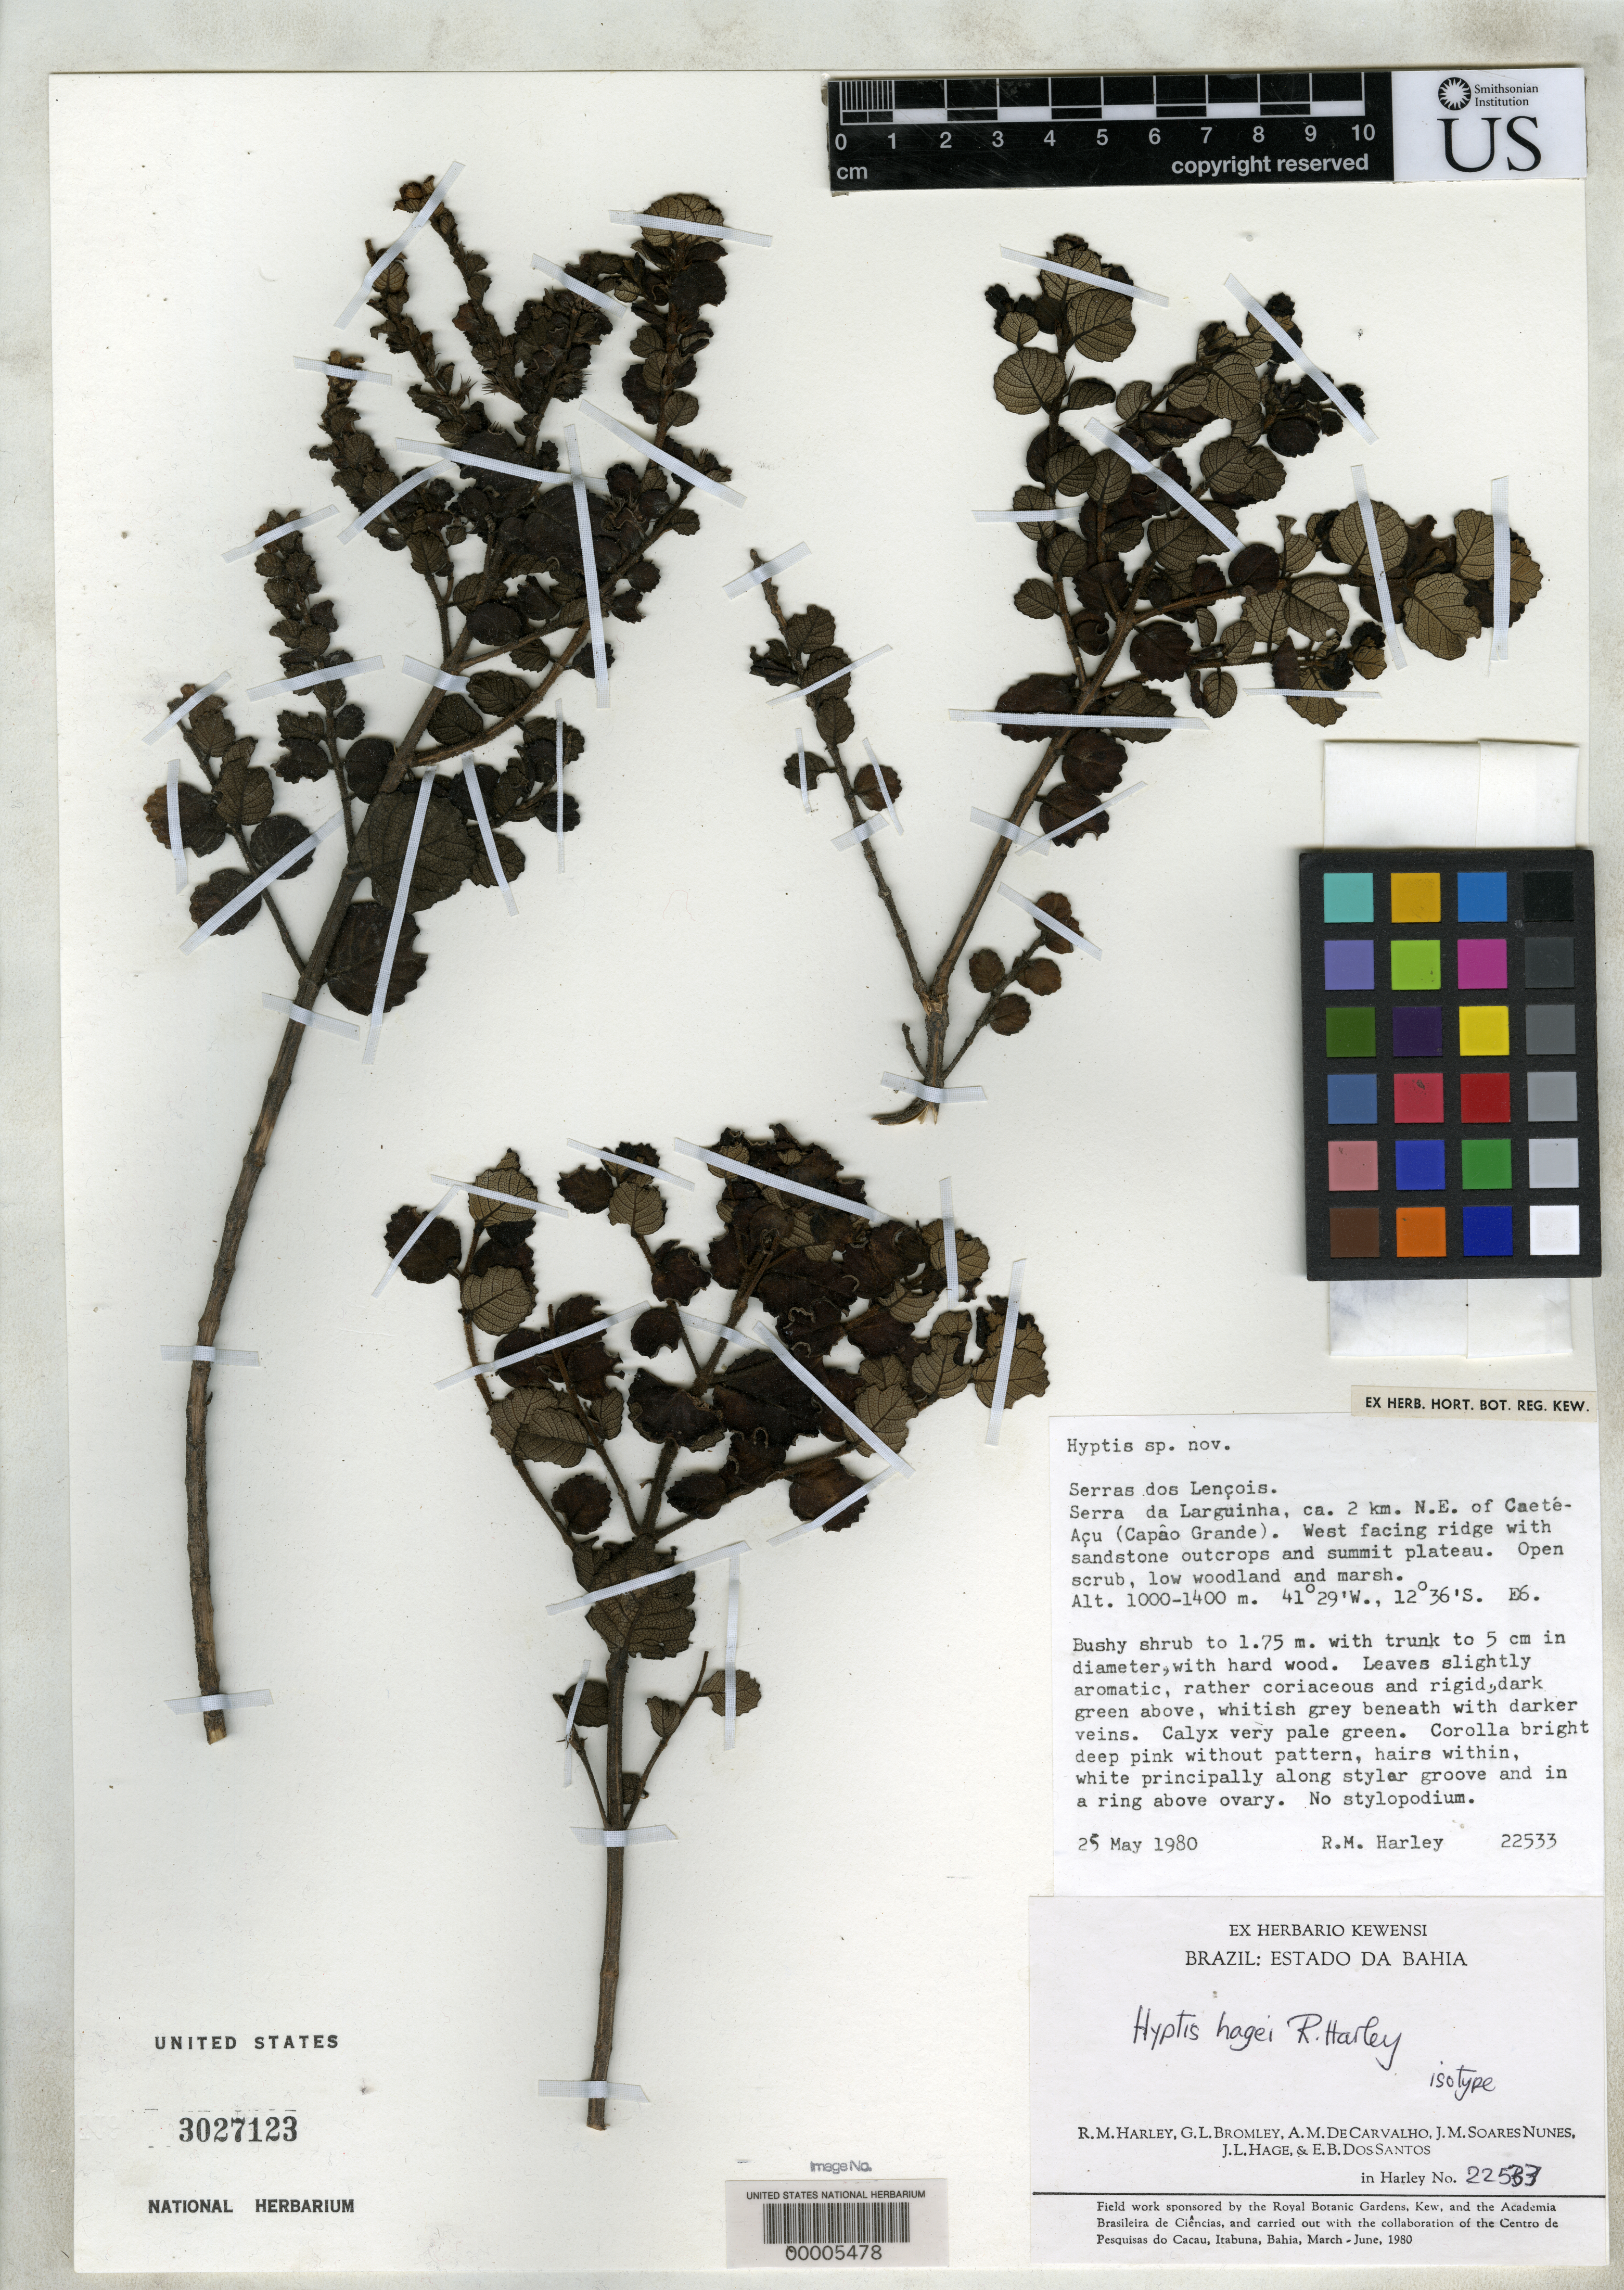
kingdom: Plantae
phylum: Tracheophyta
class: Magnoliopsida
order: Lamiales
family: Lamiaceae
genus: Hyptis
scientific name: Hyptis hagei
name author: Harley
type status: Isotype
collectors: R. M. Harley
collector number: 22533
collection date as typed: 25 May 1980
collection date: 1980-05-25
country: Brazil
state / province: Bahia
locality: Serra da Larguinha, ca. 2 km. NE of Caete-acu (Capao Grande).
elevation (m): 1000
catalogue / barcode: US 3027123